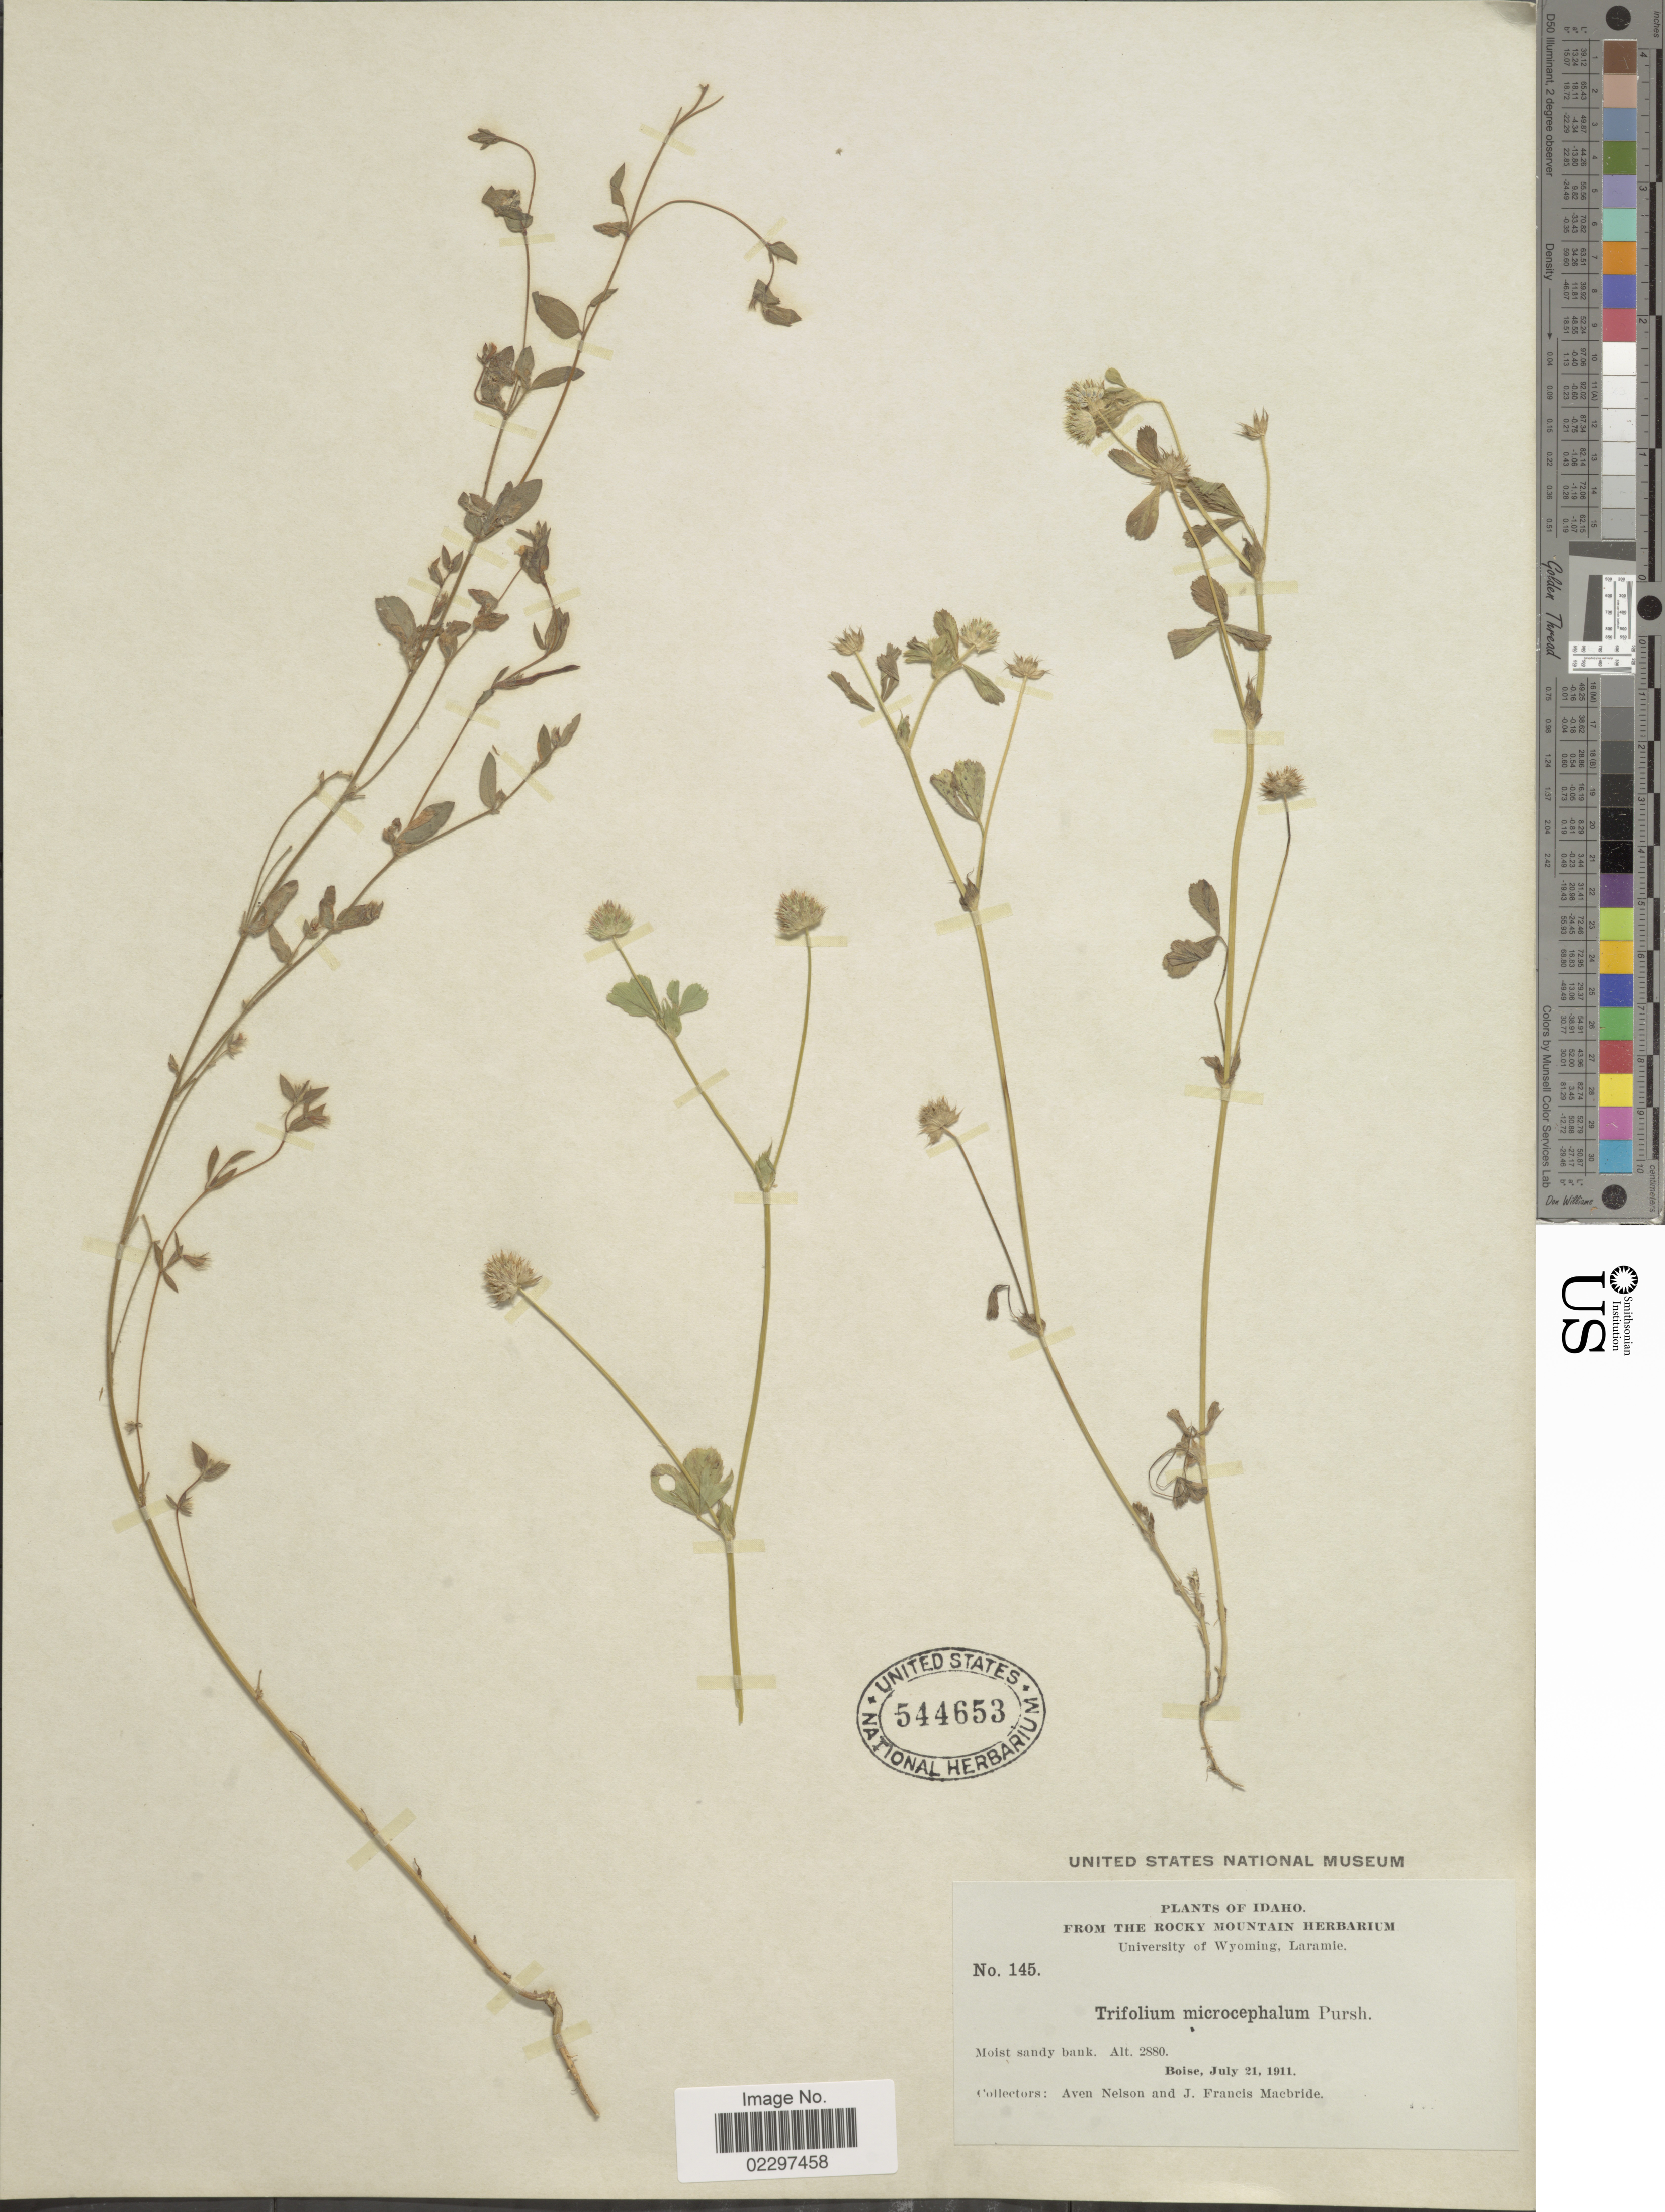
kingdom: Plantae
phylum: Tracheophyta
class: Magnoliopsida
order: Fabales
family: Fabaceae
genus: Trifolium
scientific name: Trifolium microcephalum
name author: Pursh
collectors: A. Nelson & J. F. Macbride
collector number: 145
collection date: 1911-07-21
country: United States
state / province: Idaho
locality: Boise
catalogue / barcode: US 544653